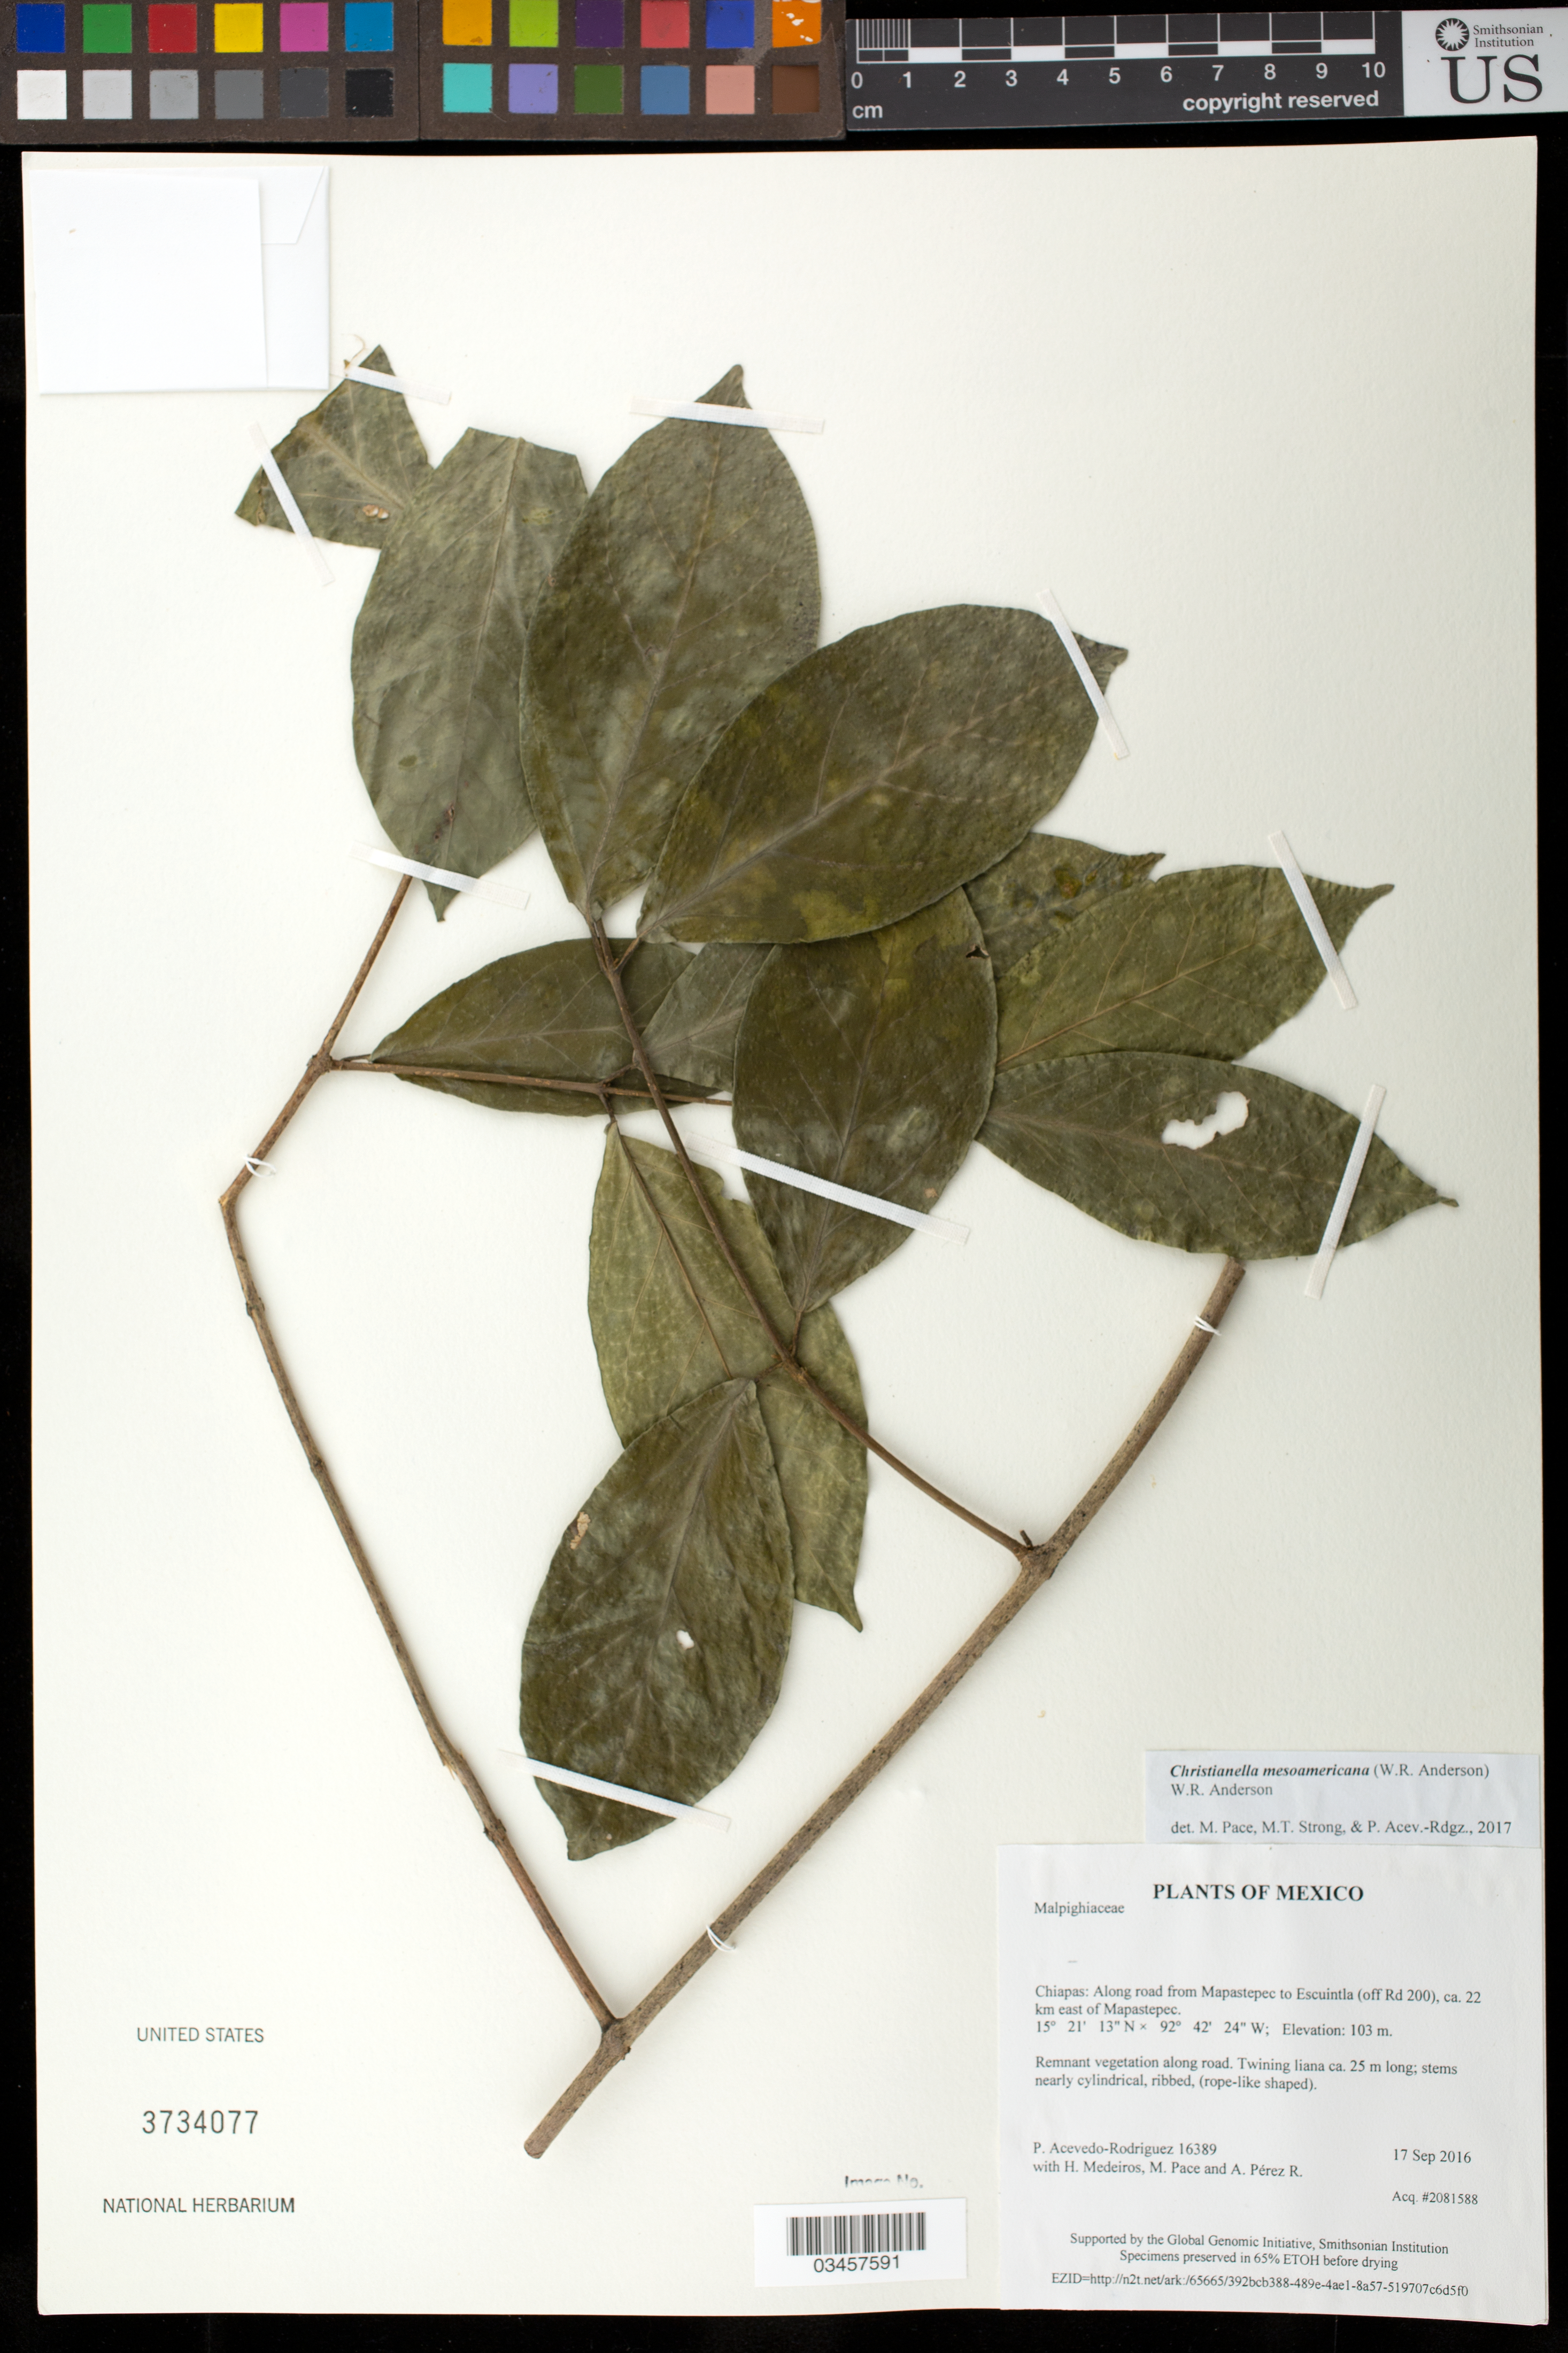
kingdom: Plantae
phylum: Tracheophyta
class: Magnoliopsida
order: Malpighiales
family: Malpighiaceae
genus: Christianella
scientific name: Christianella mesoamericana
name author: (W.R. Anderson) W.R. Anderson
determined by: Pace, M.; Strong, Mark T.; Acevedo-Rodríguez, P.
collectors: P. Acevedo-Rodr., H. Medeiros, M. R. Pace & A. Pérez R.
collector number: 16389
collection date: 2016-09-17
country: Mexico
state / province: Chiapas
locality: Along road from Mapastepec to Escuintla (off Rd 200), ca. 22 km east of Mapastepec.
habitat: remnant vegetation along road.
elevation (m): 103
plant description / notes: Also see the Wood Collection; US, NY, MO, K, MICH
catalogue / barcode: US 3734077